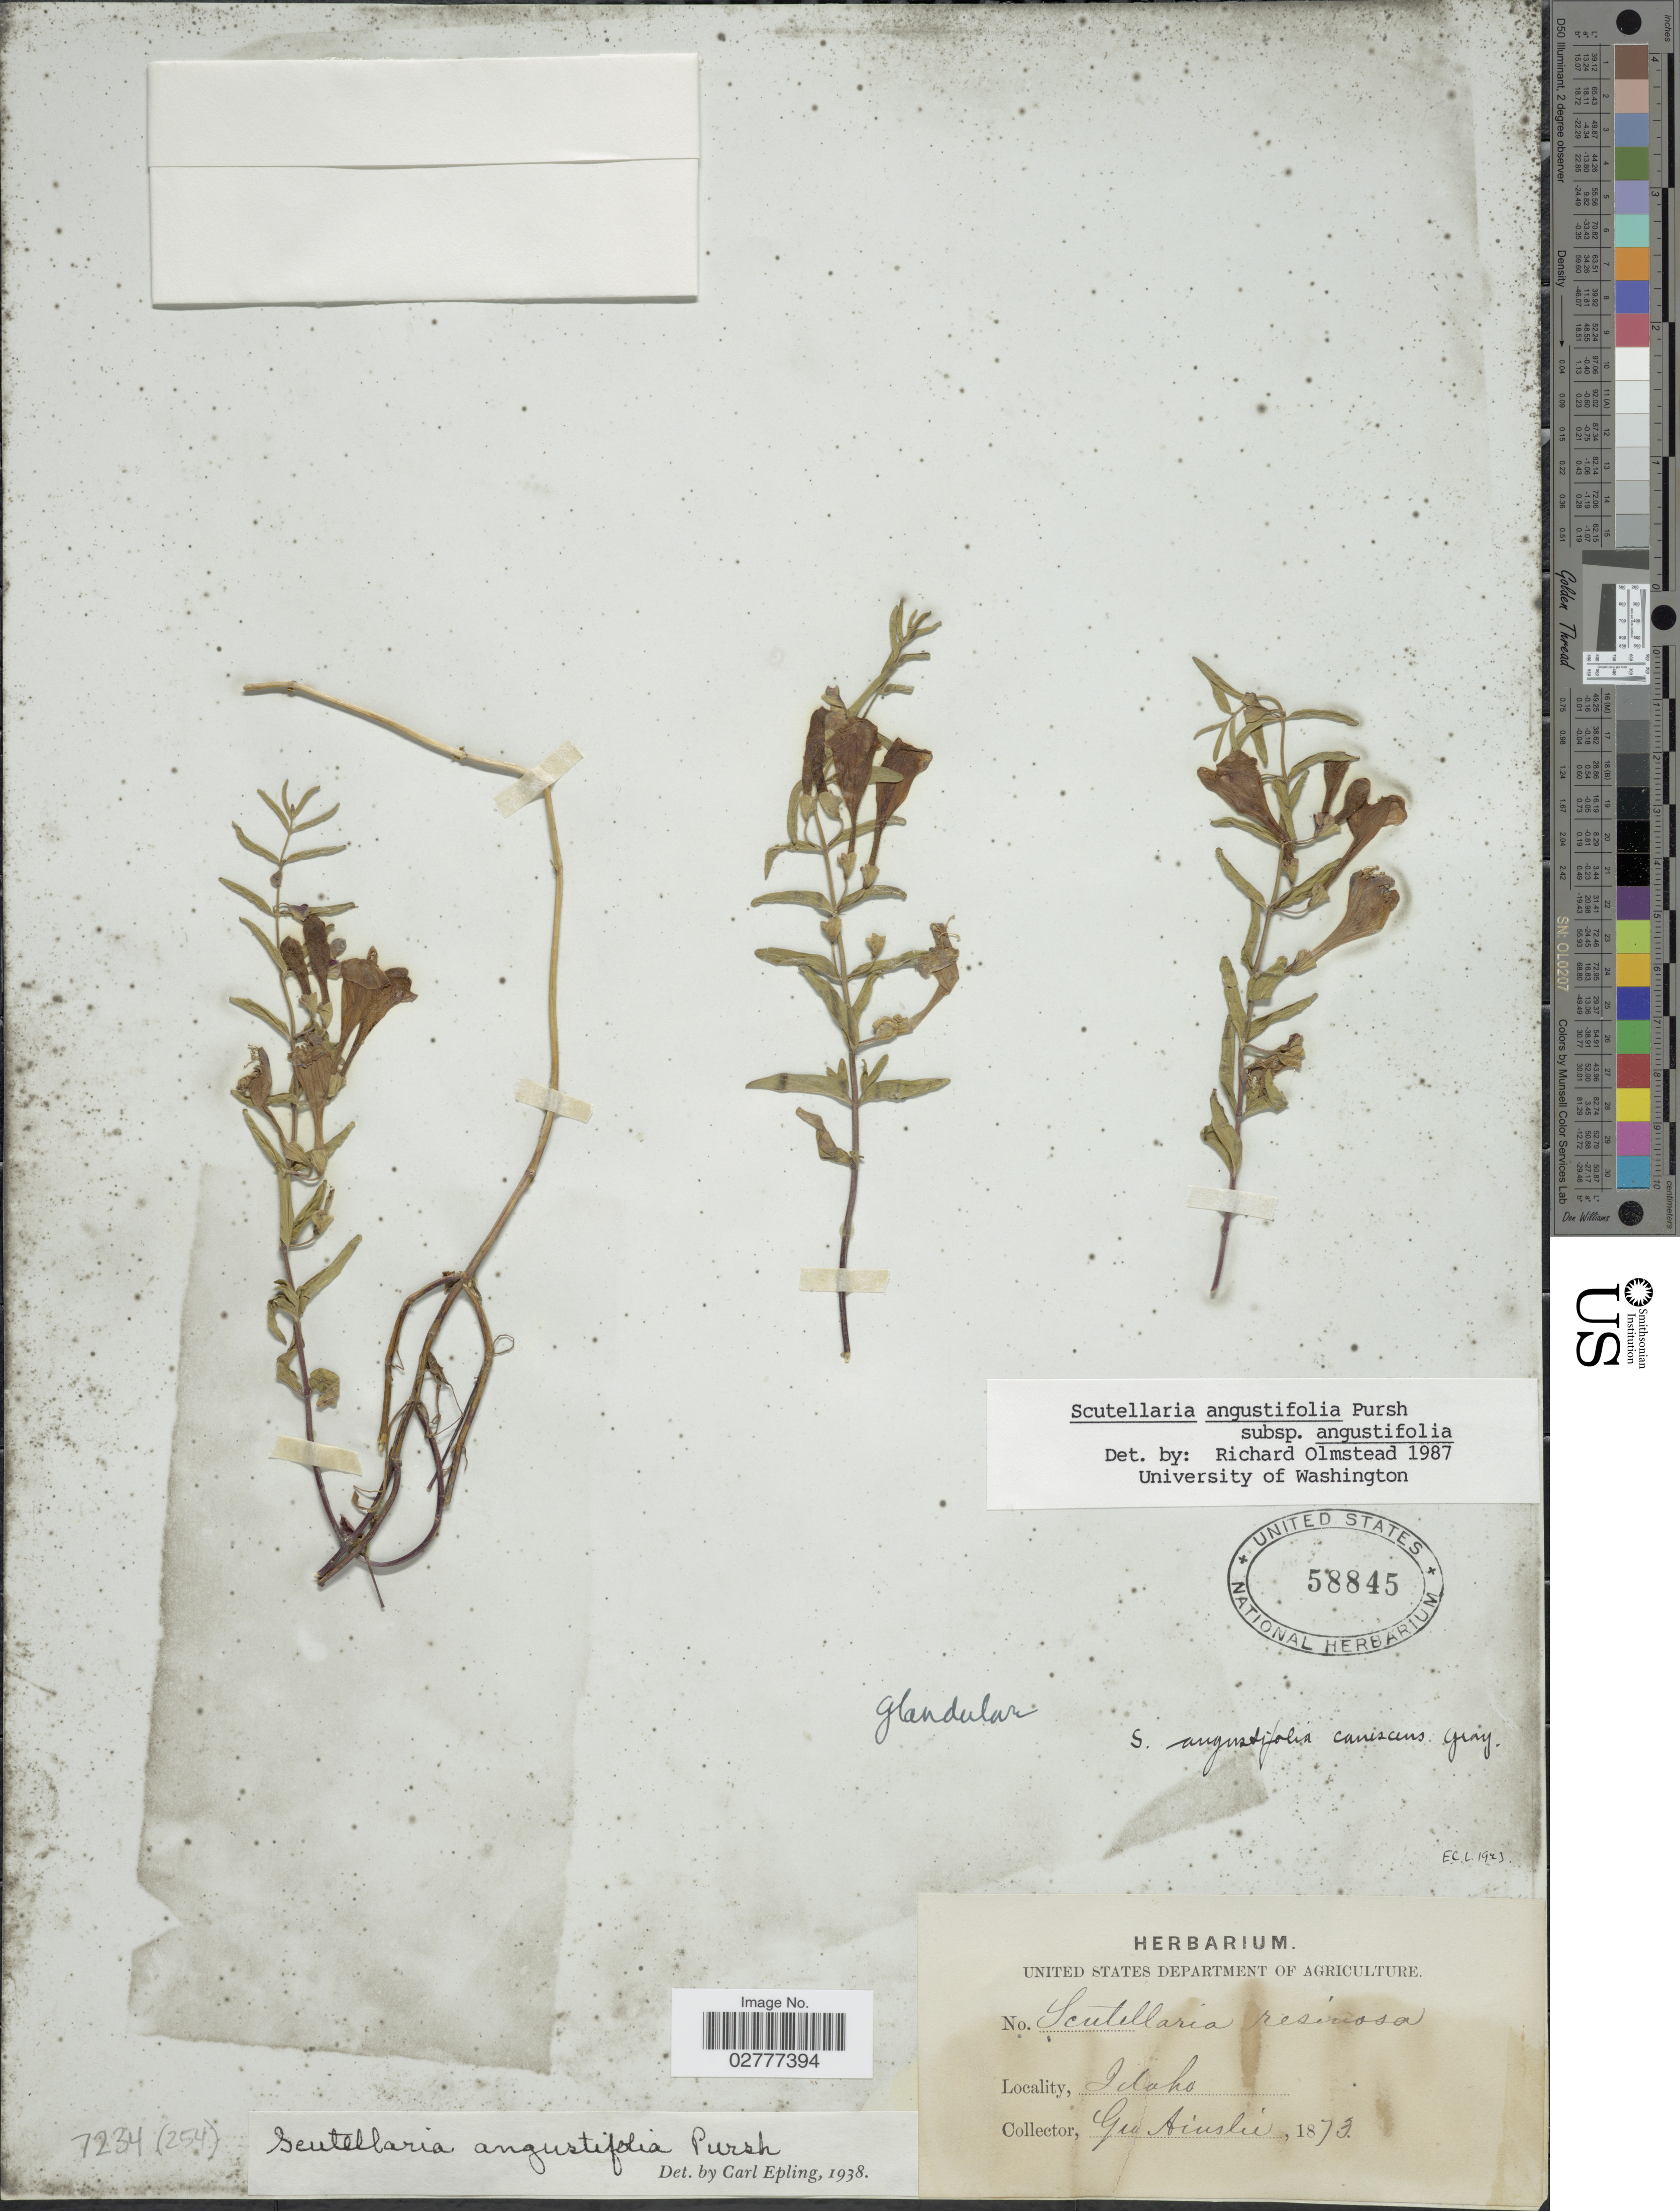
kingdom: Plantae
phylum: Tracheophyta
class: Magnoliopsida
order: Lamiales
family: Lamiaceae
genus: Scutellaria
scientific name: Scutellaria angustifolia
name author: Pursh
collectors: G. Ainslee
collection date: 1873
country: United States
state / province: Idaho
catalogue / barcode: US 58845